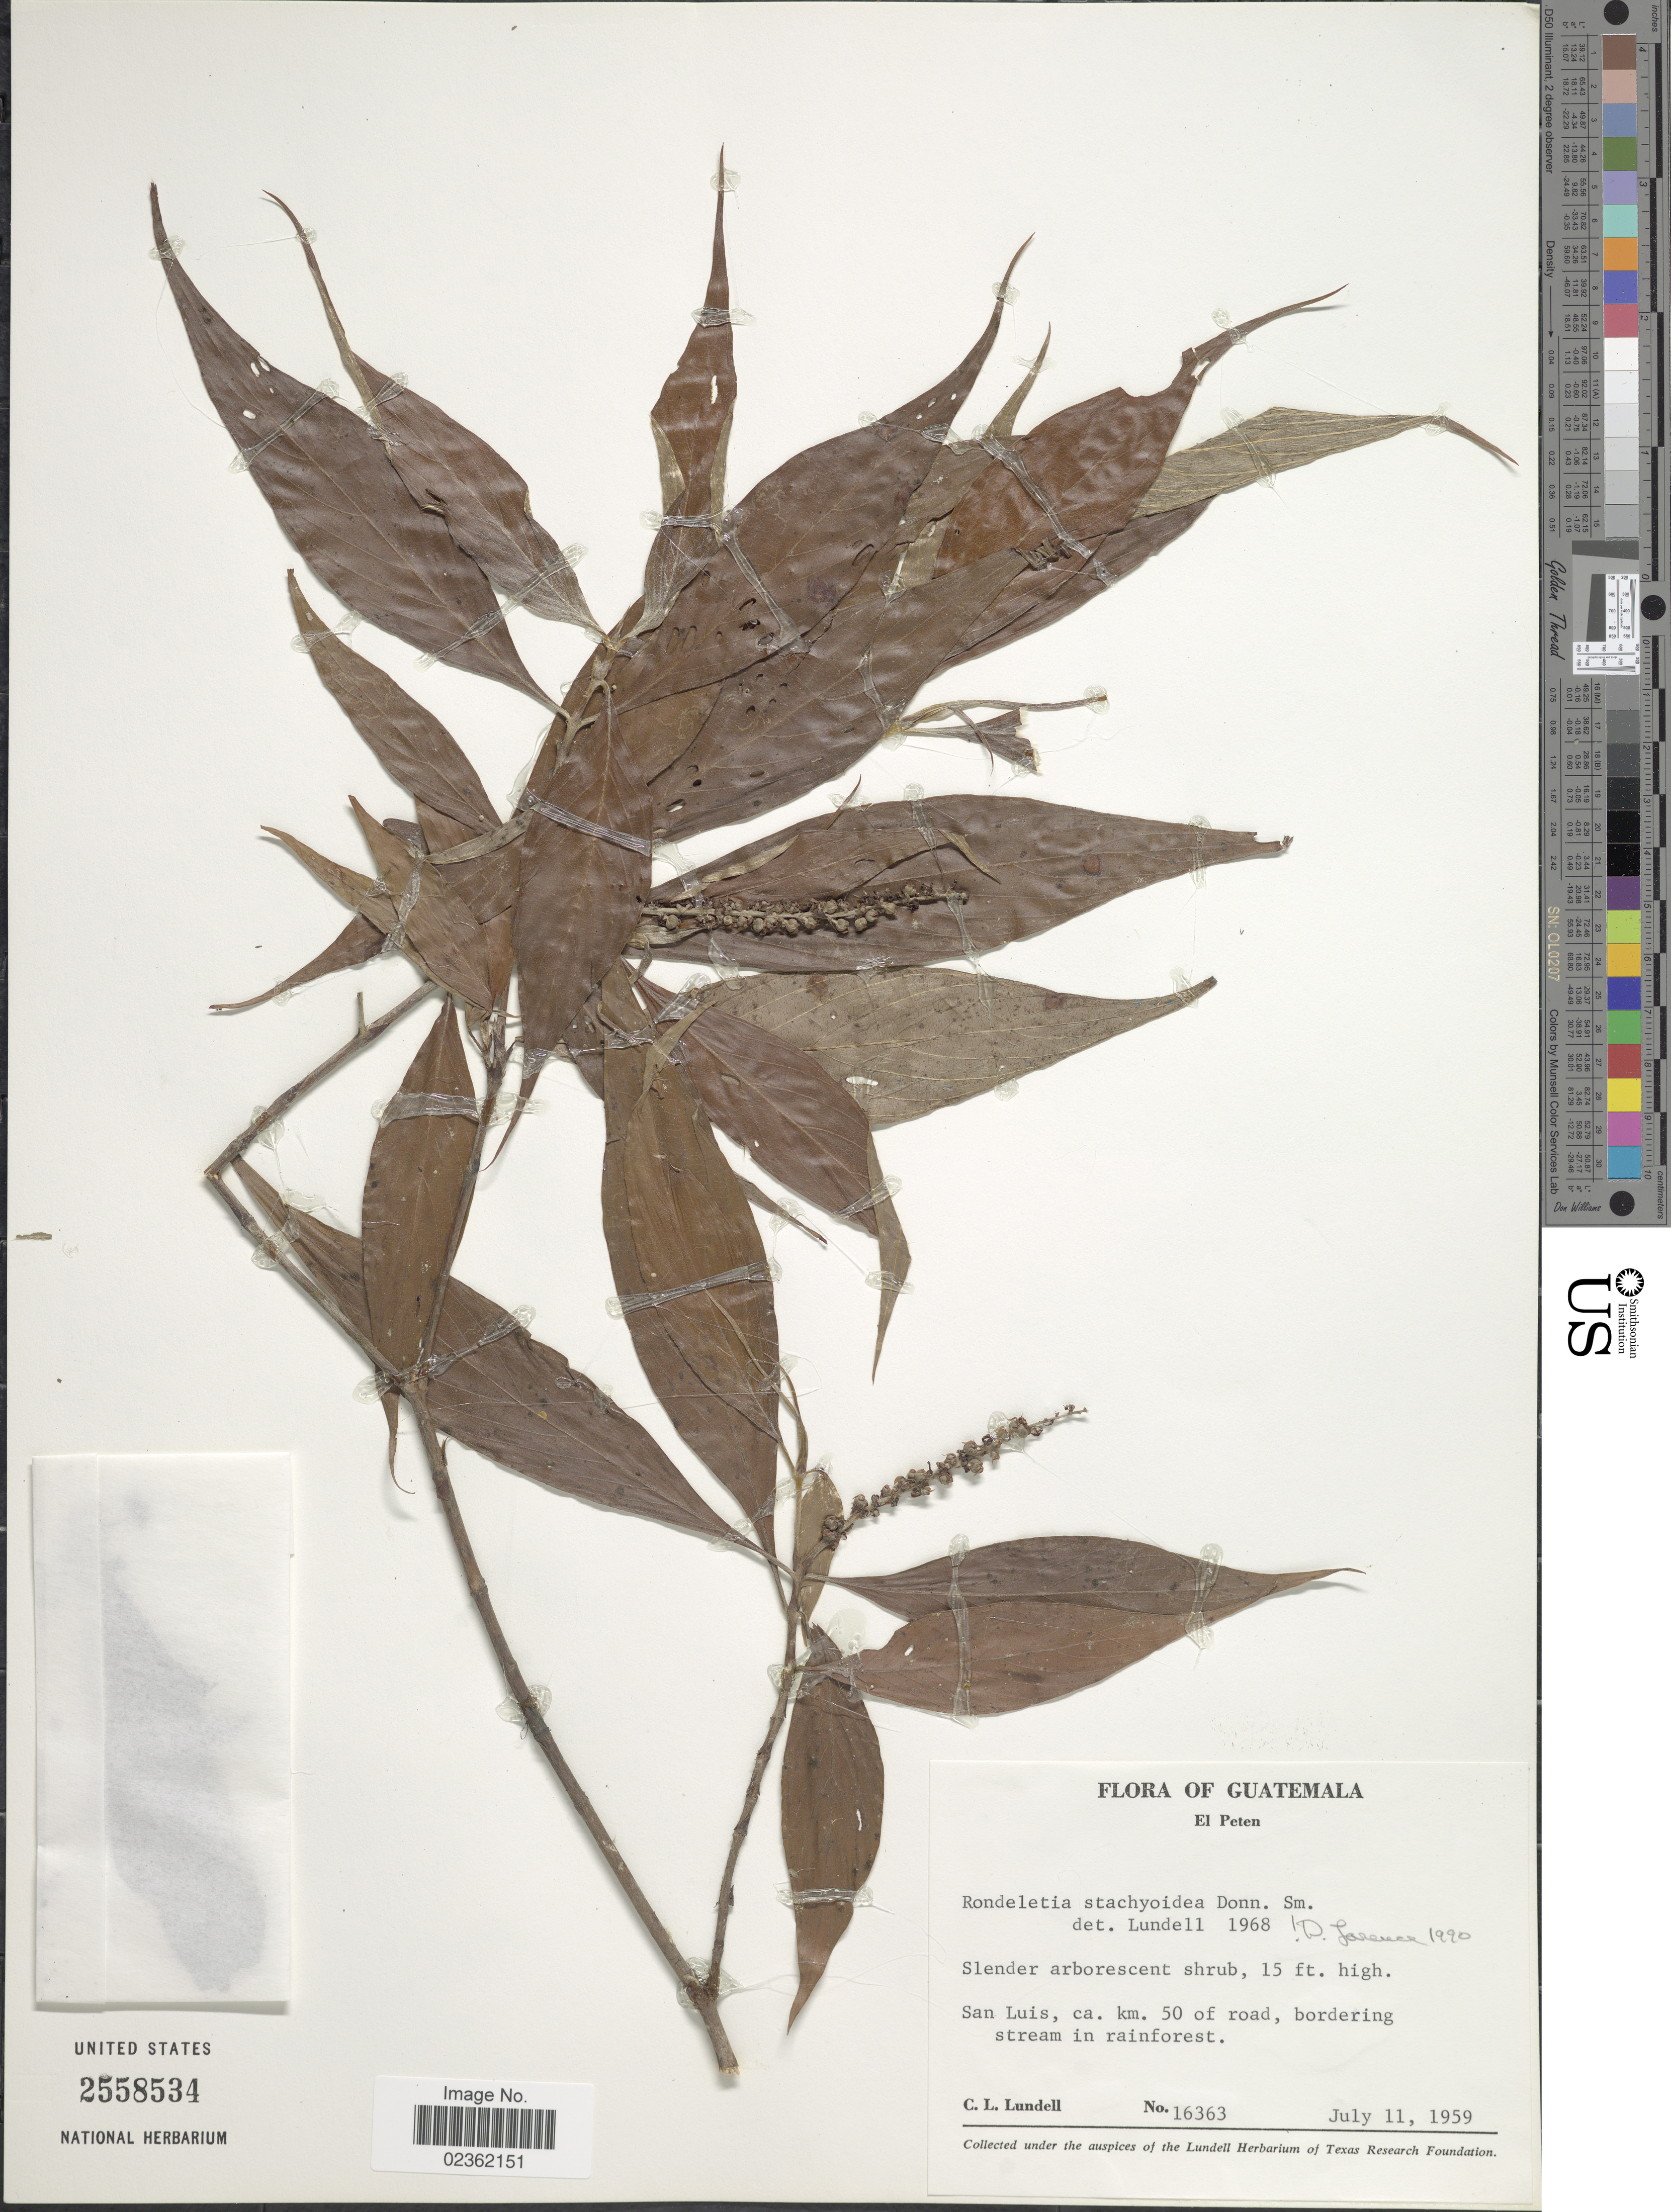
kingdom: Plantae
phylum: Tracheophyta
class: Magnoliopsida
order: Gentianales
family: Rubiaceae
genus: Rondeletia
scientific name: Rondeletia stachyoidea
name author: Donn. Sm.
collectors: C. L. Lundell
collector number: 16363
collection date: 1959-07-11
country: Guatemala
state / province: El Petén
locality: San Luis, ca. km. 50 of road, bordering stream in rainforest.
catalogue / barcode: US 2558534